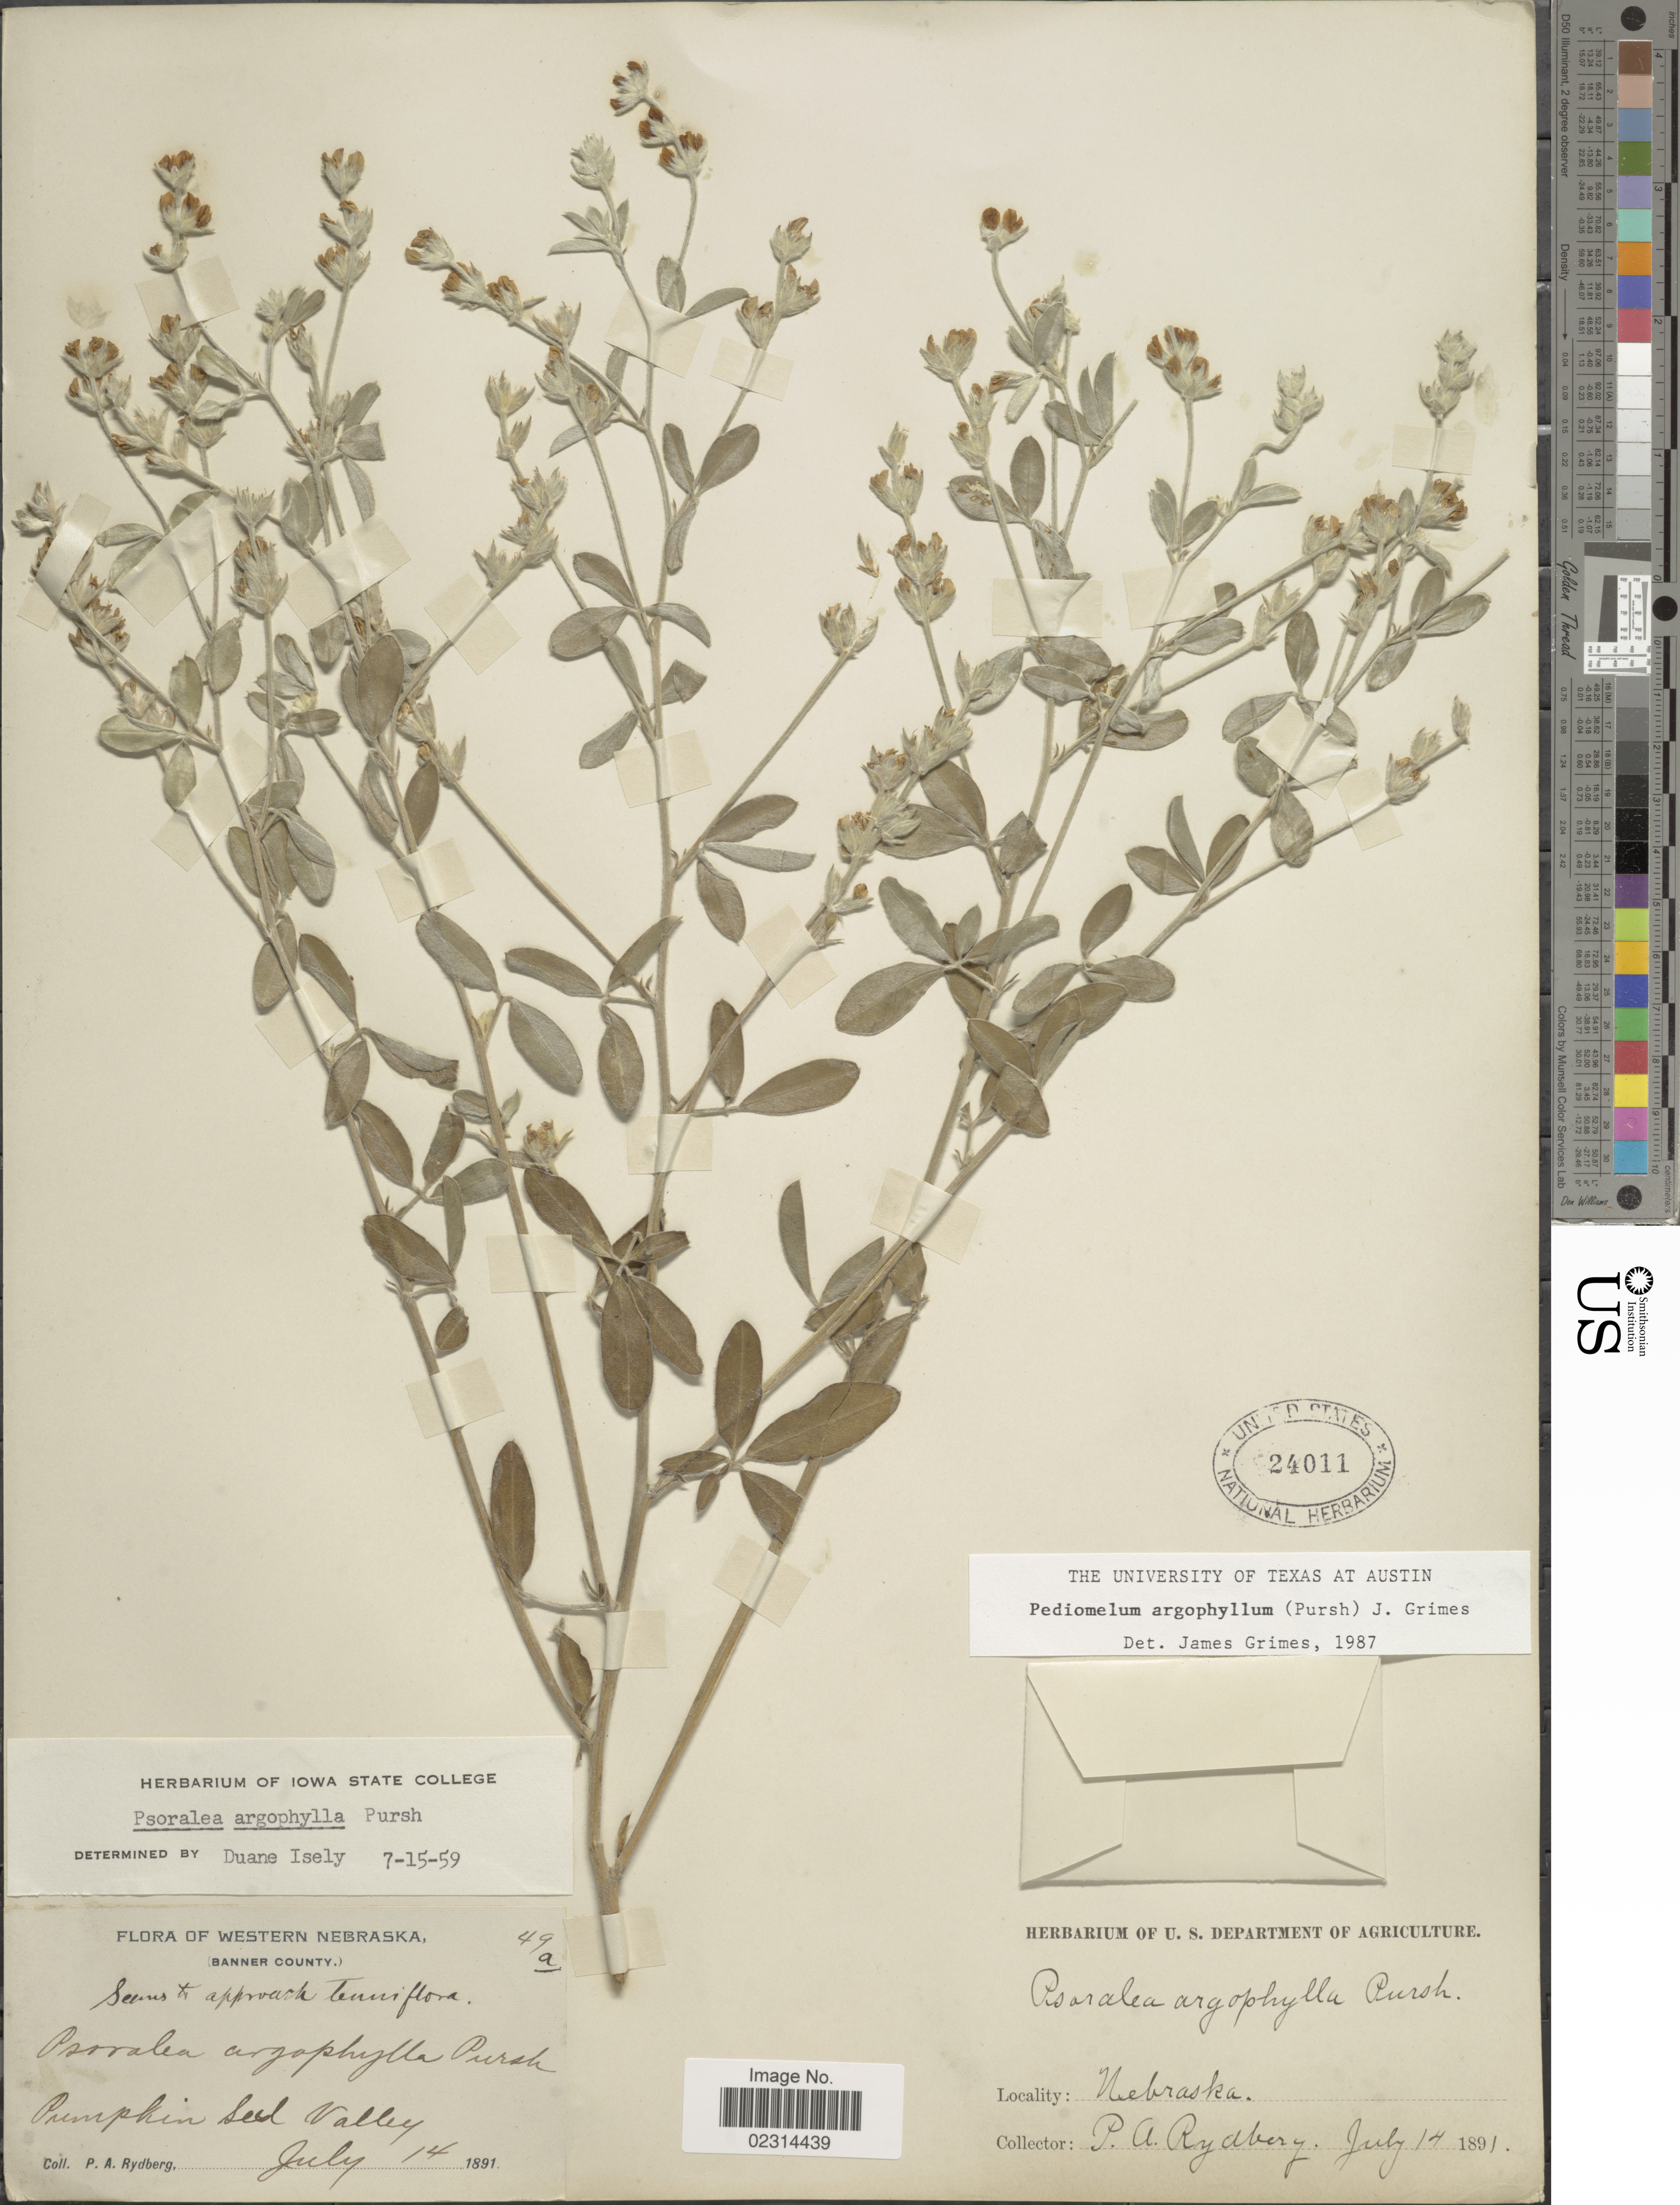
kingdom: Plantae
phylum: Tracheophyta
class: Magnoliopsida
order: Fabales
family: Fabaceae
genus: Pediomelum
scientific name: Pediomelum argophyllum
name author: (Pursh) J.W. Grimes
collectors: P. A. Rydberg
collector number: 49a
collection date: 1891-07-14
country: United States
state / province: Nebraska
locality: Western Nebraska (Banner County). Pumpkin Seed Valley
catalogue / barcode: US 24011